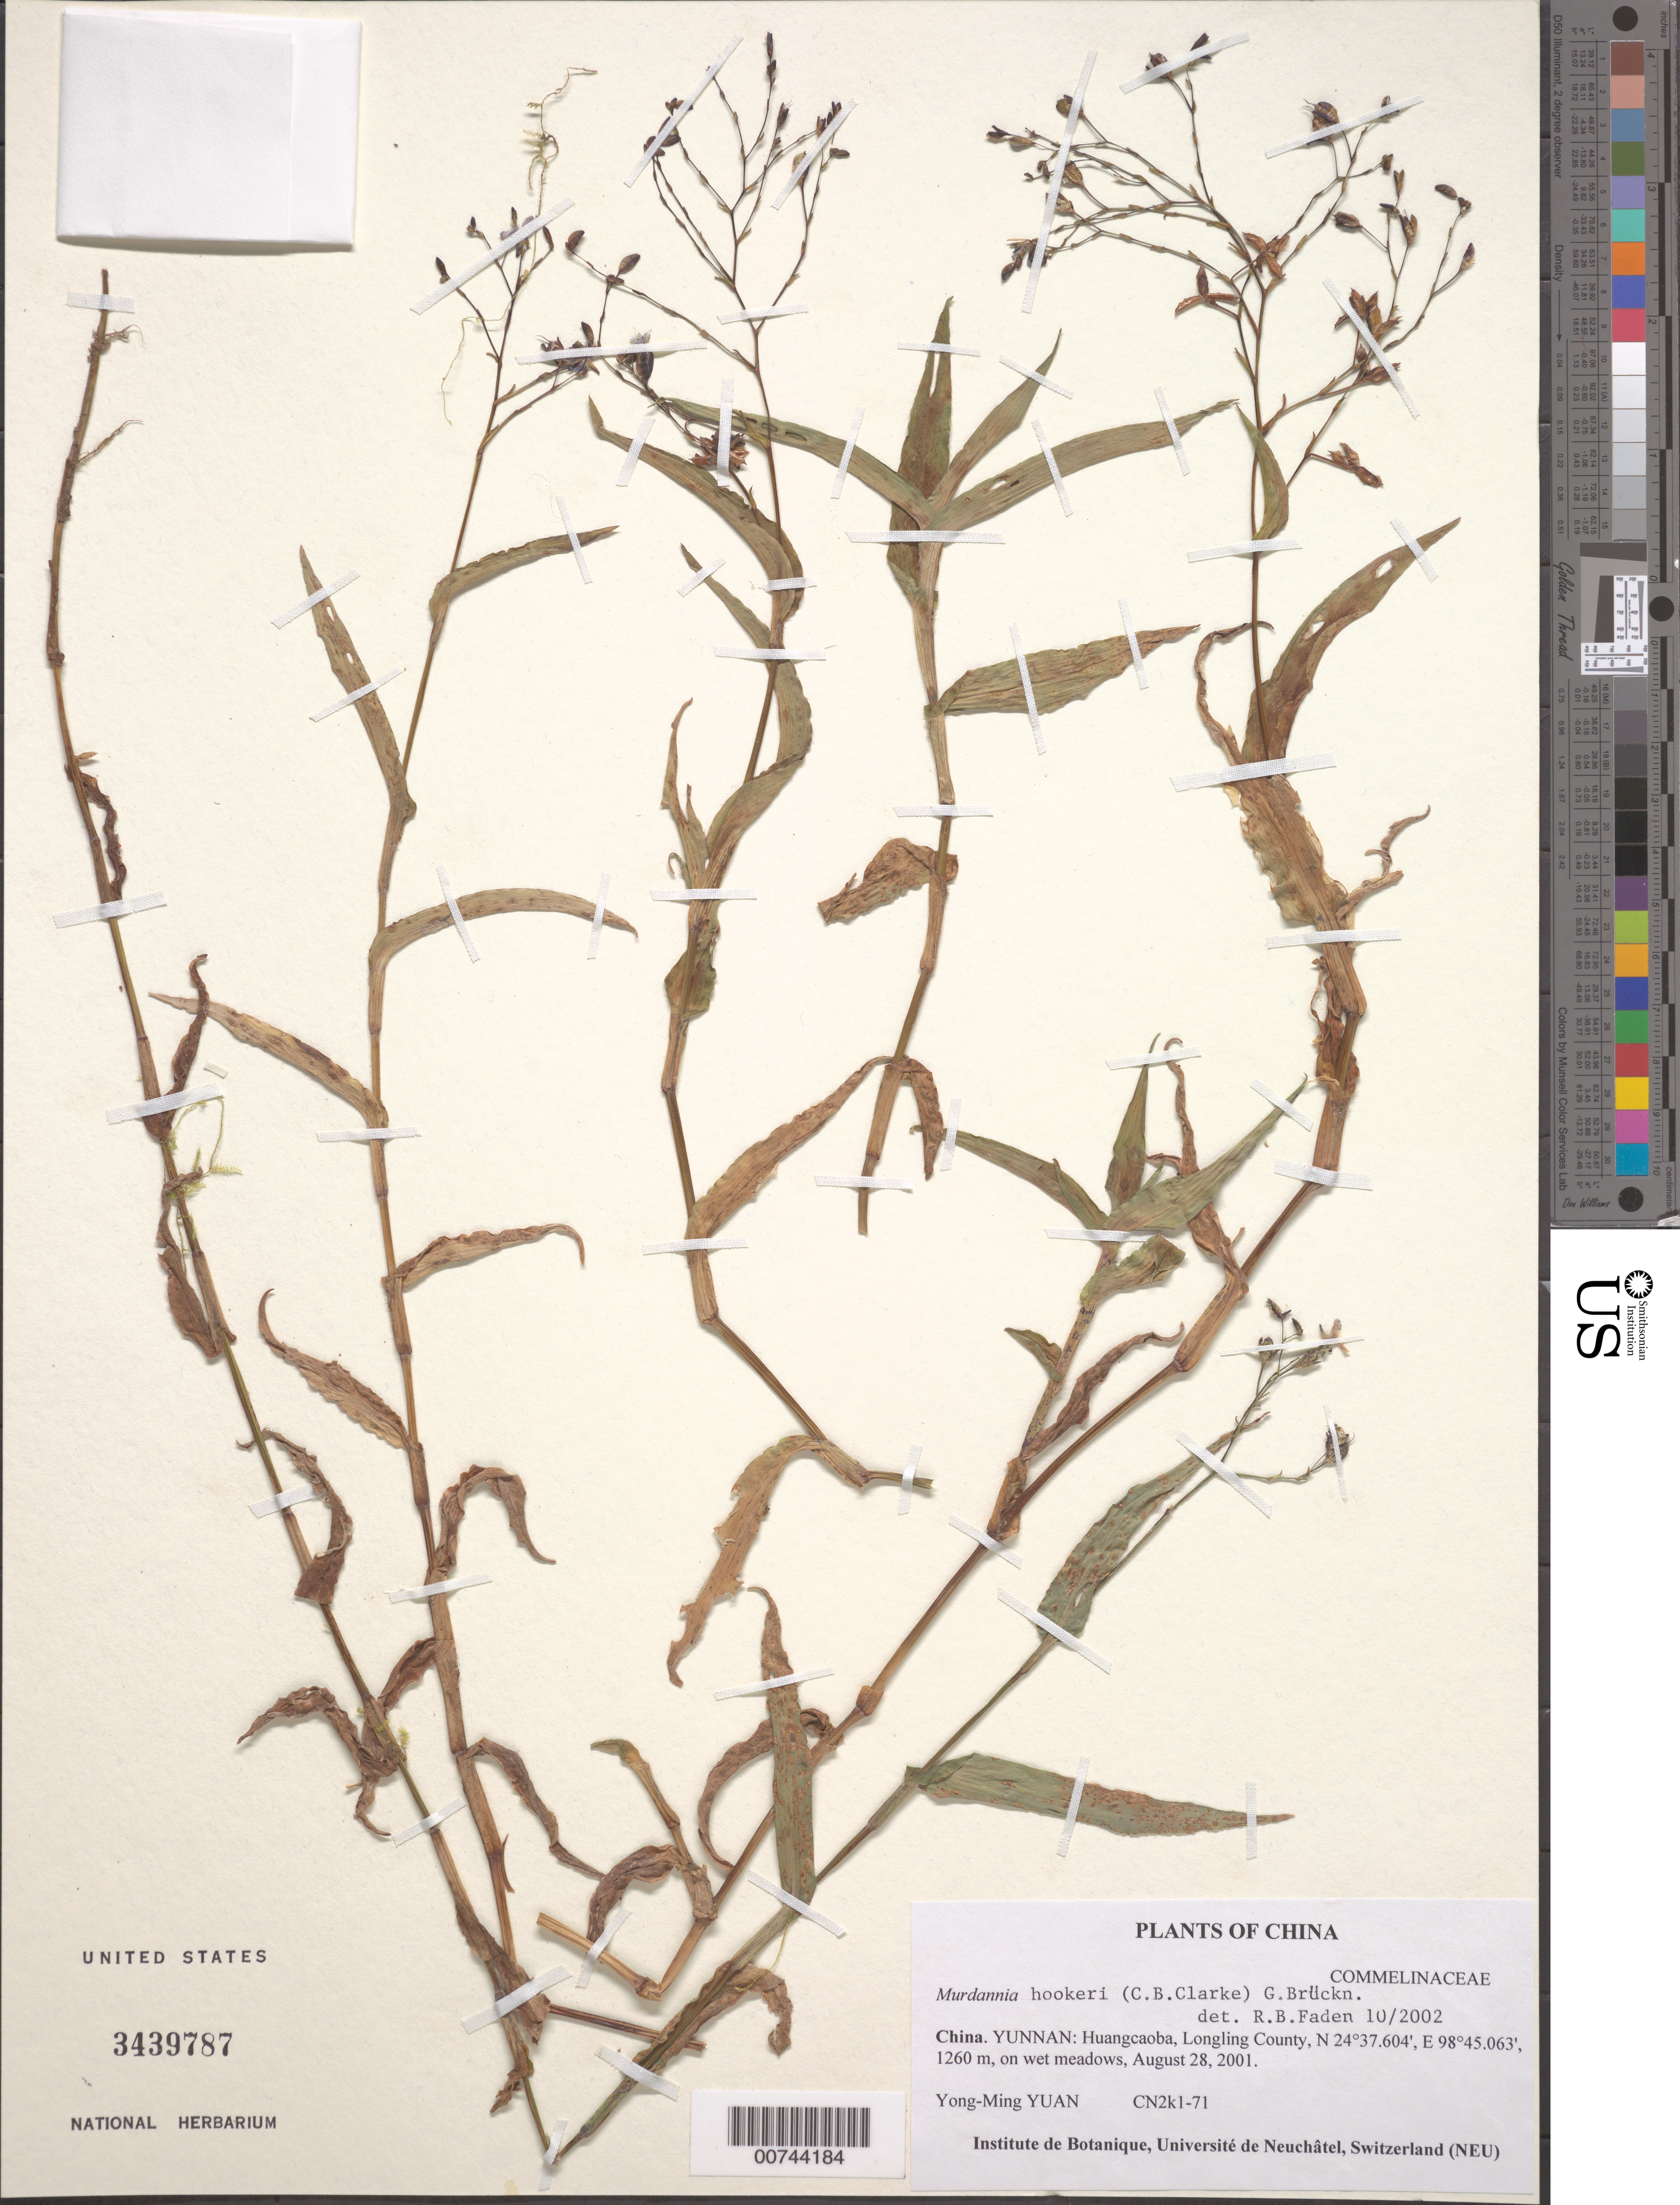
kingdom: Plantae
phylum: Tracheophyta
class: Liliopsida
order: Commelinales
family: Commelinaceae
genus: Murdannia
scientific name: Murdannia hookeri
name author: (C.B. Clarke) G. Brückn.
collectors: Y. M. Yuan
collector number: CN2k1-71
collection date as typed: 28 Aug 2001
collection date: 2001-08-28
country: China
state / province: Yunnan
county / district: Longling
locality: Huangcaoba.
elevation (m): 1260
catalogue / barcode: US 3439787